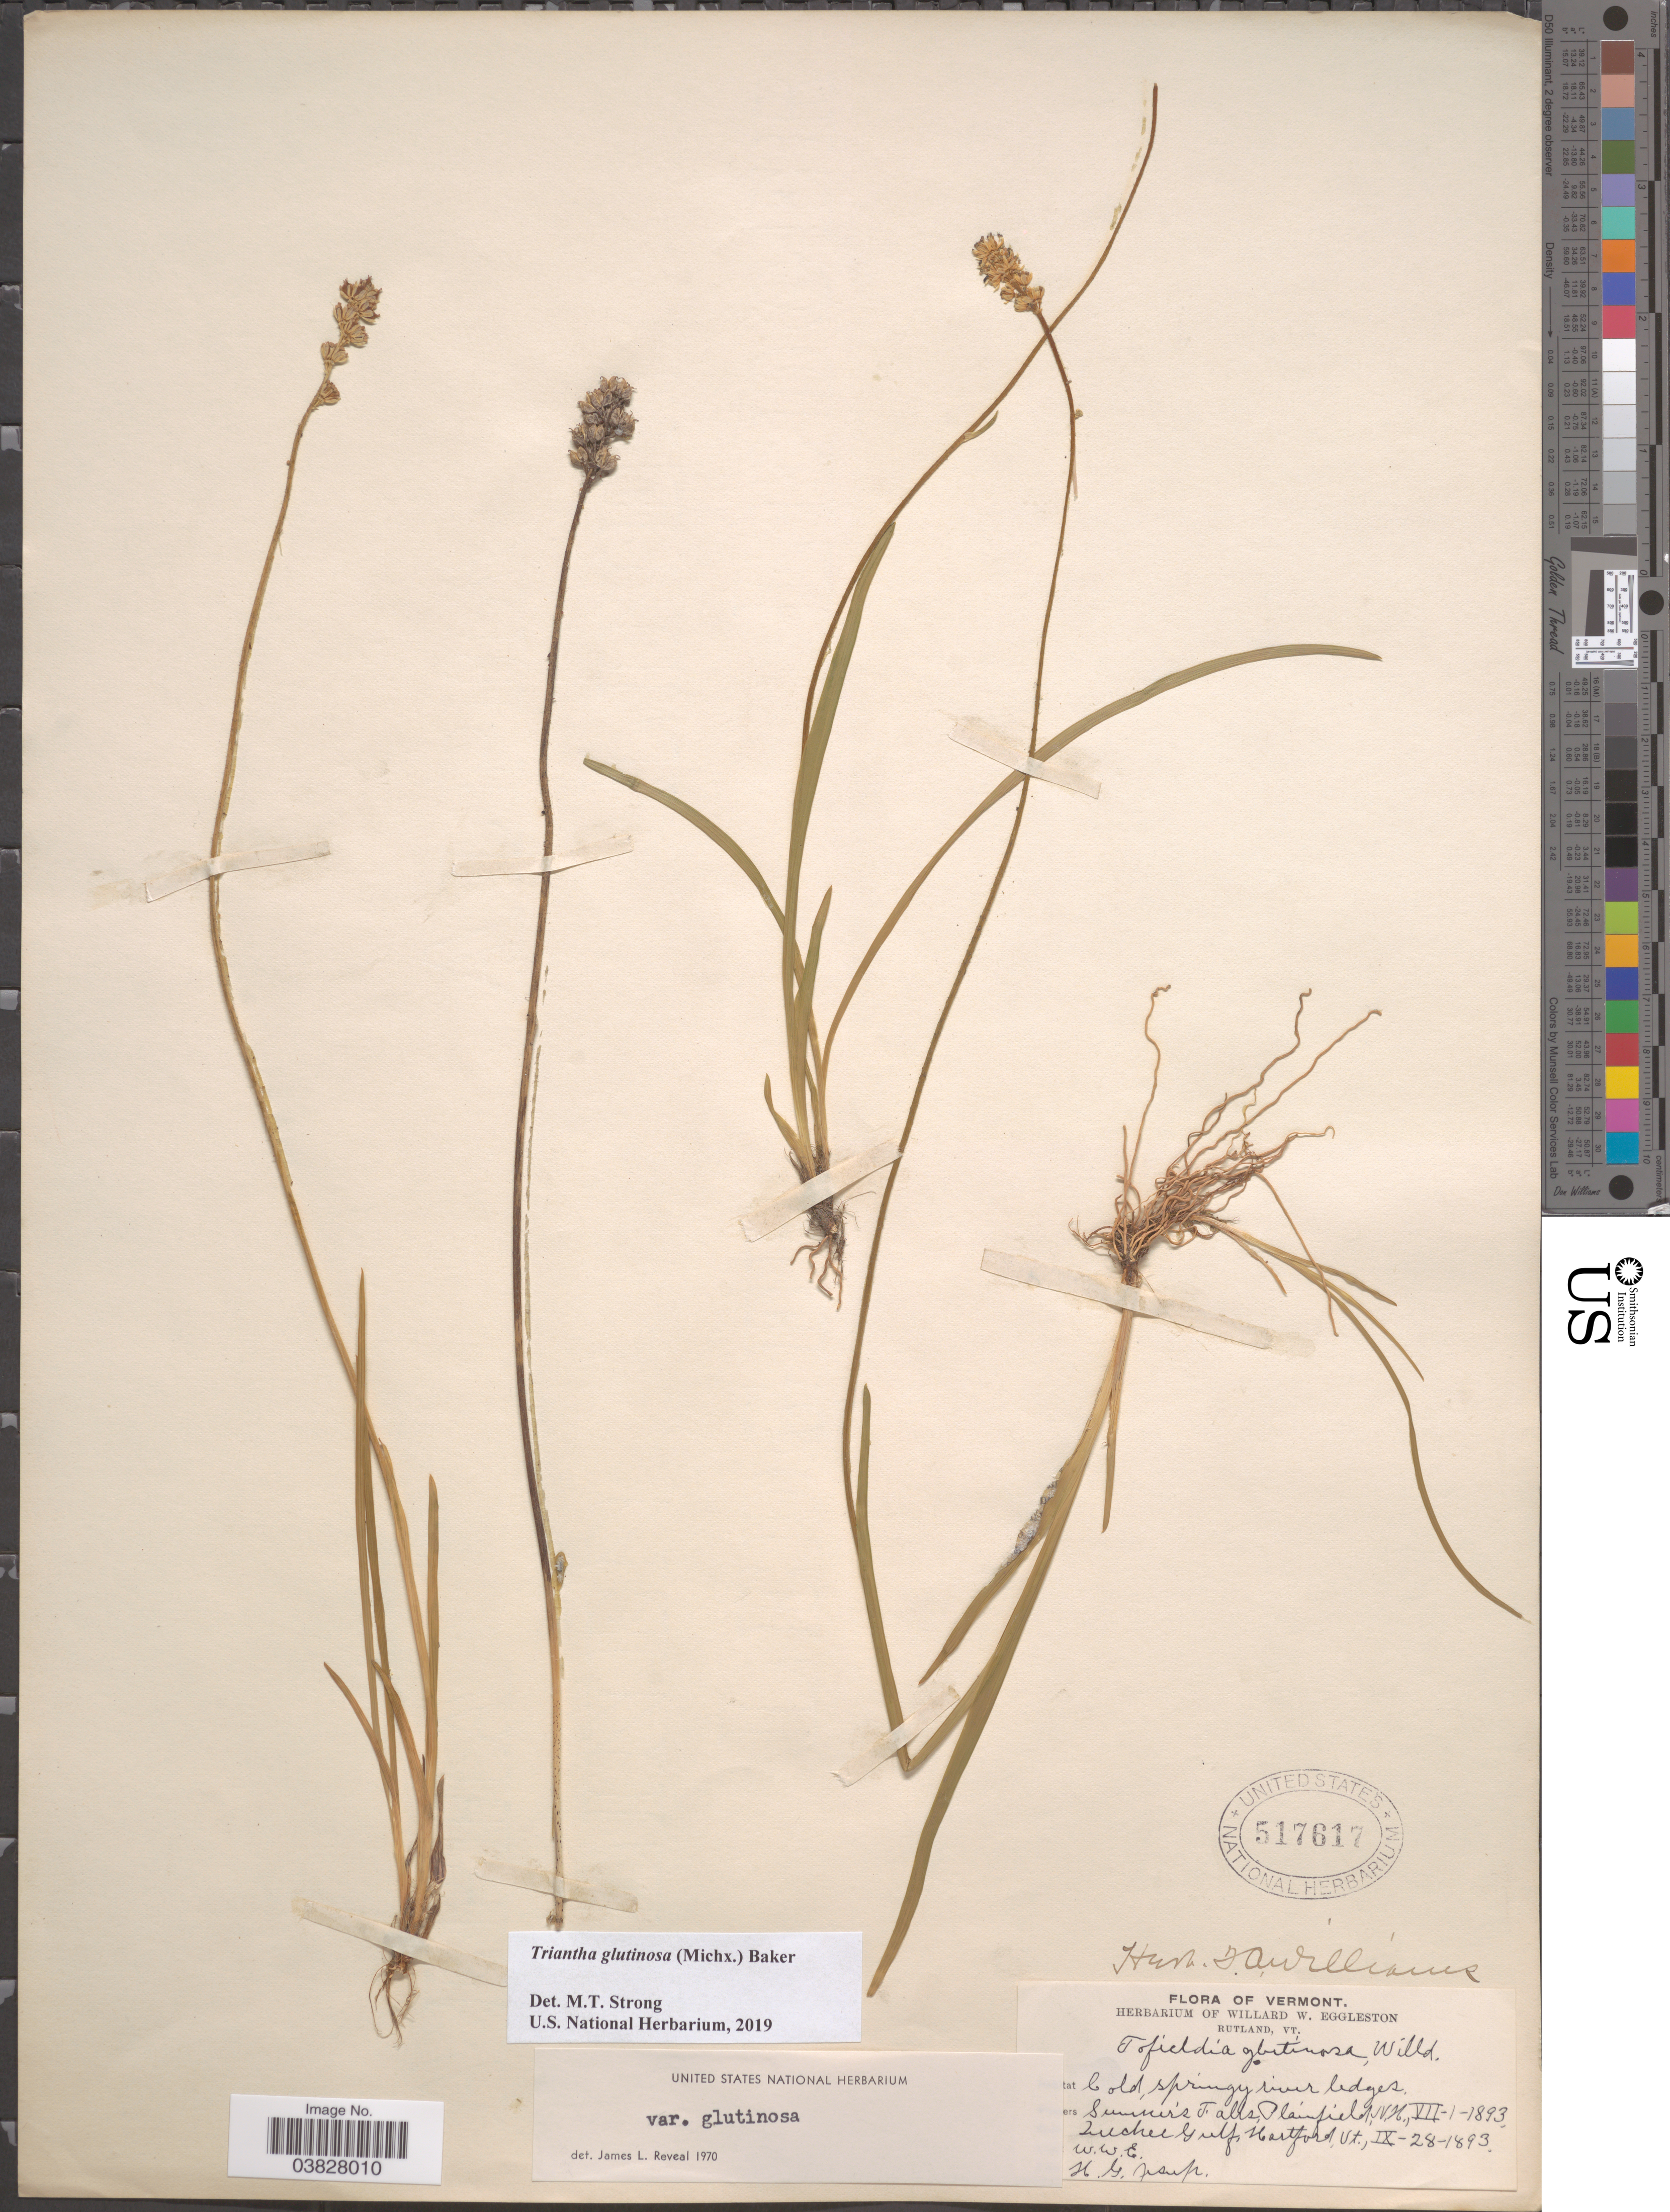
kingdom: Plantae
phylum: Tracheophyta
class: Liliopsida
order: Alismatales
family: Tofieldiaceae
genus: Triantha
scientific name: Triantha glutinosa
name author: (Michx.) Baker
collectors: W. W. Eggleston & H. Jesup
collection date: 1893-09-28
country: United States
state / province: Vermont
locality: Zuchee Gulf, Hartford.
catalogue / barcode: US 517617